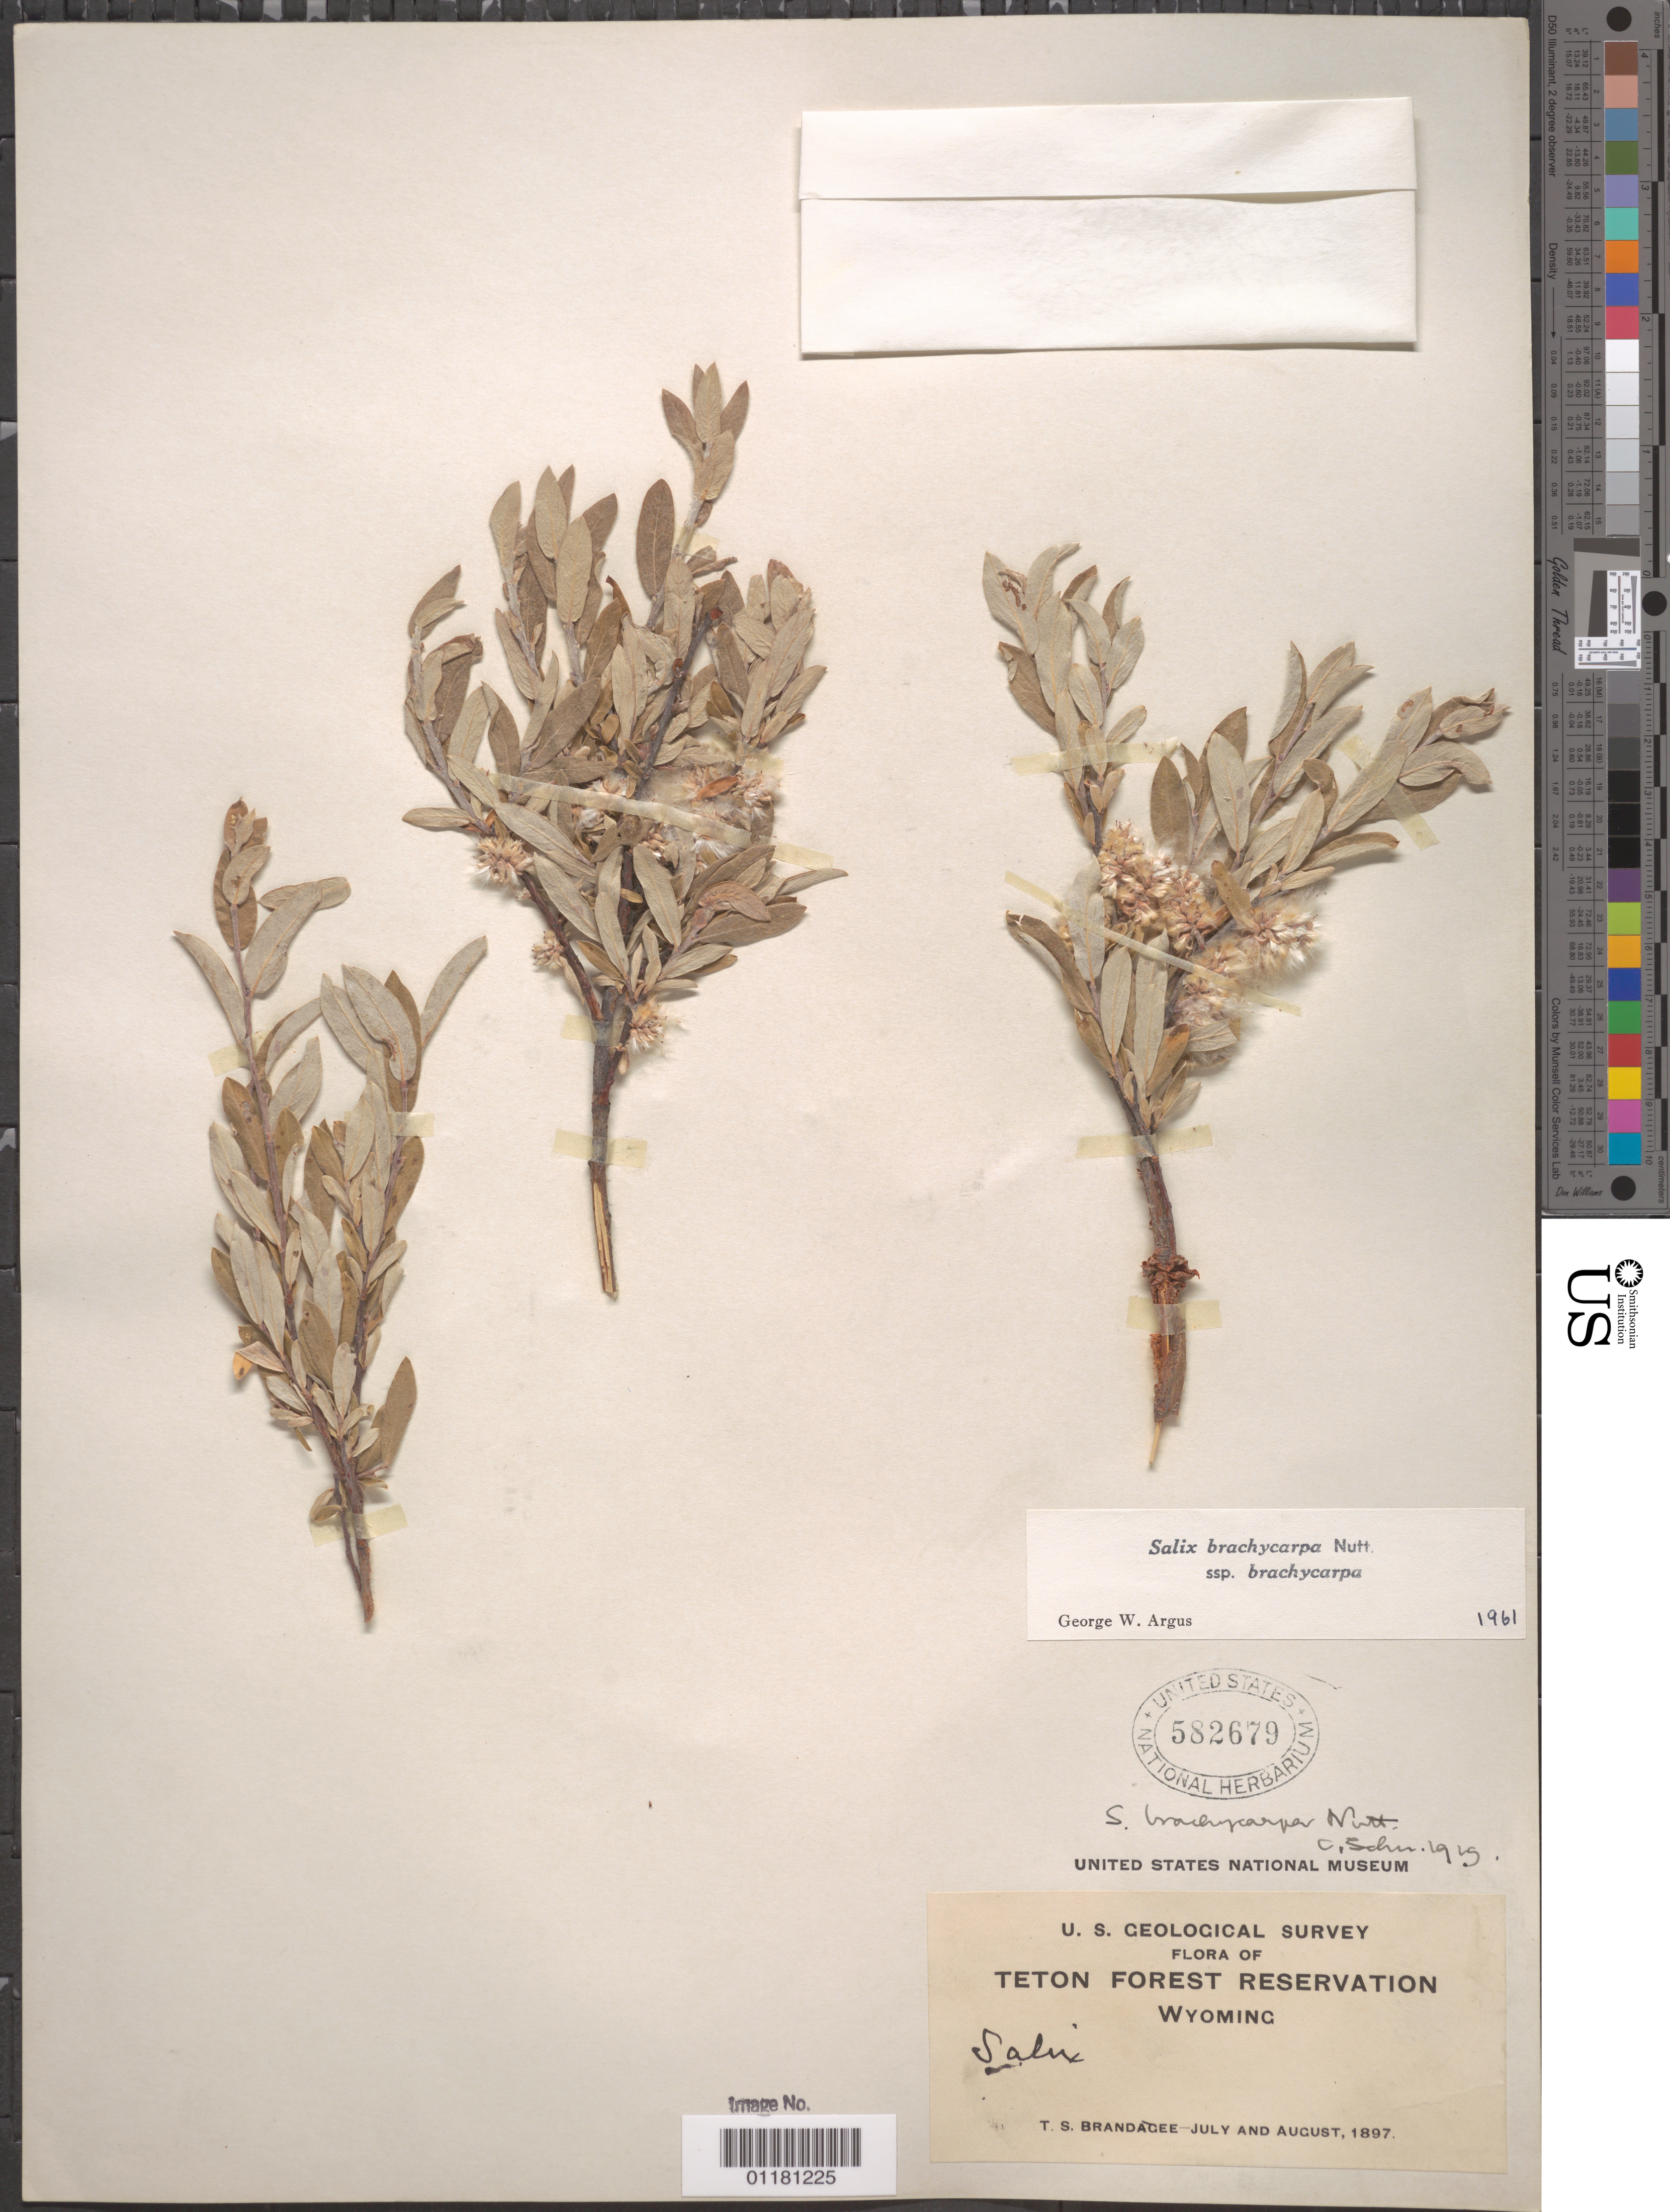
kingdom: Plantae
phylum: Tracheophyta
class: Magnoliopsida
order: Malpighiales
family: Salicaceae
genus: Salix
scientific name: Salix brachycarpa subsp. brachycarpa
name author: Nutt.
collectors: T. S. Brandegee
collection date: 1897-07/1897-08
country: United States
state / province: Wyoming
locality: Teton Forest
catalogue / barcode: US 582679